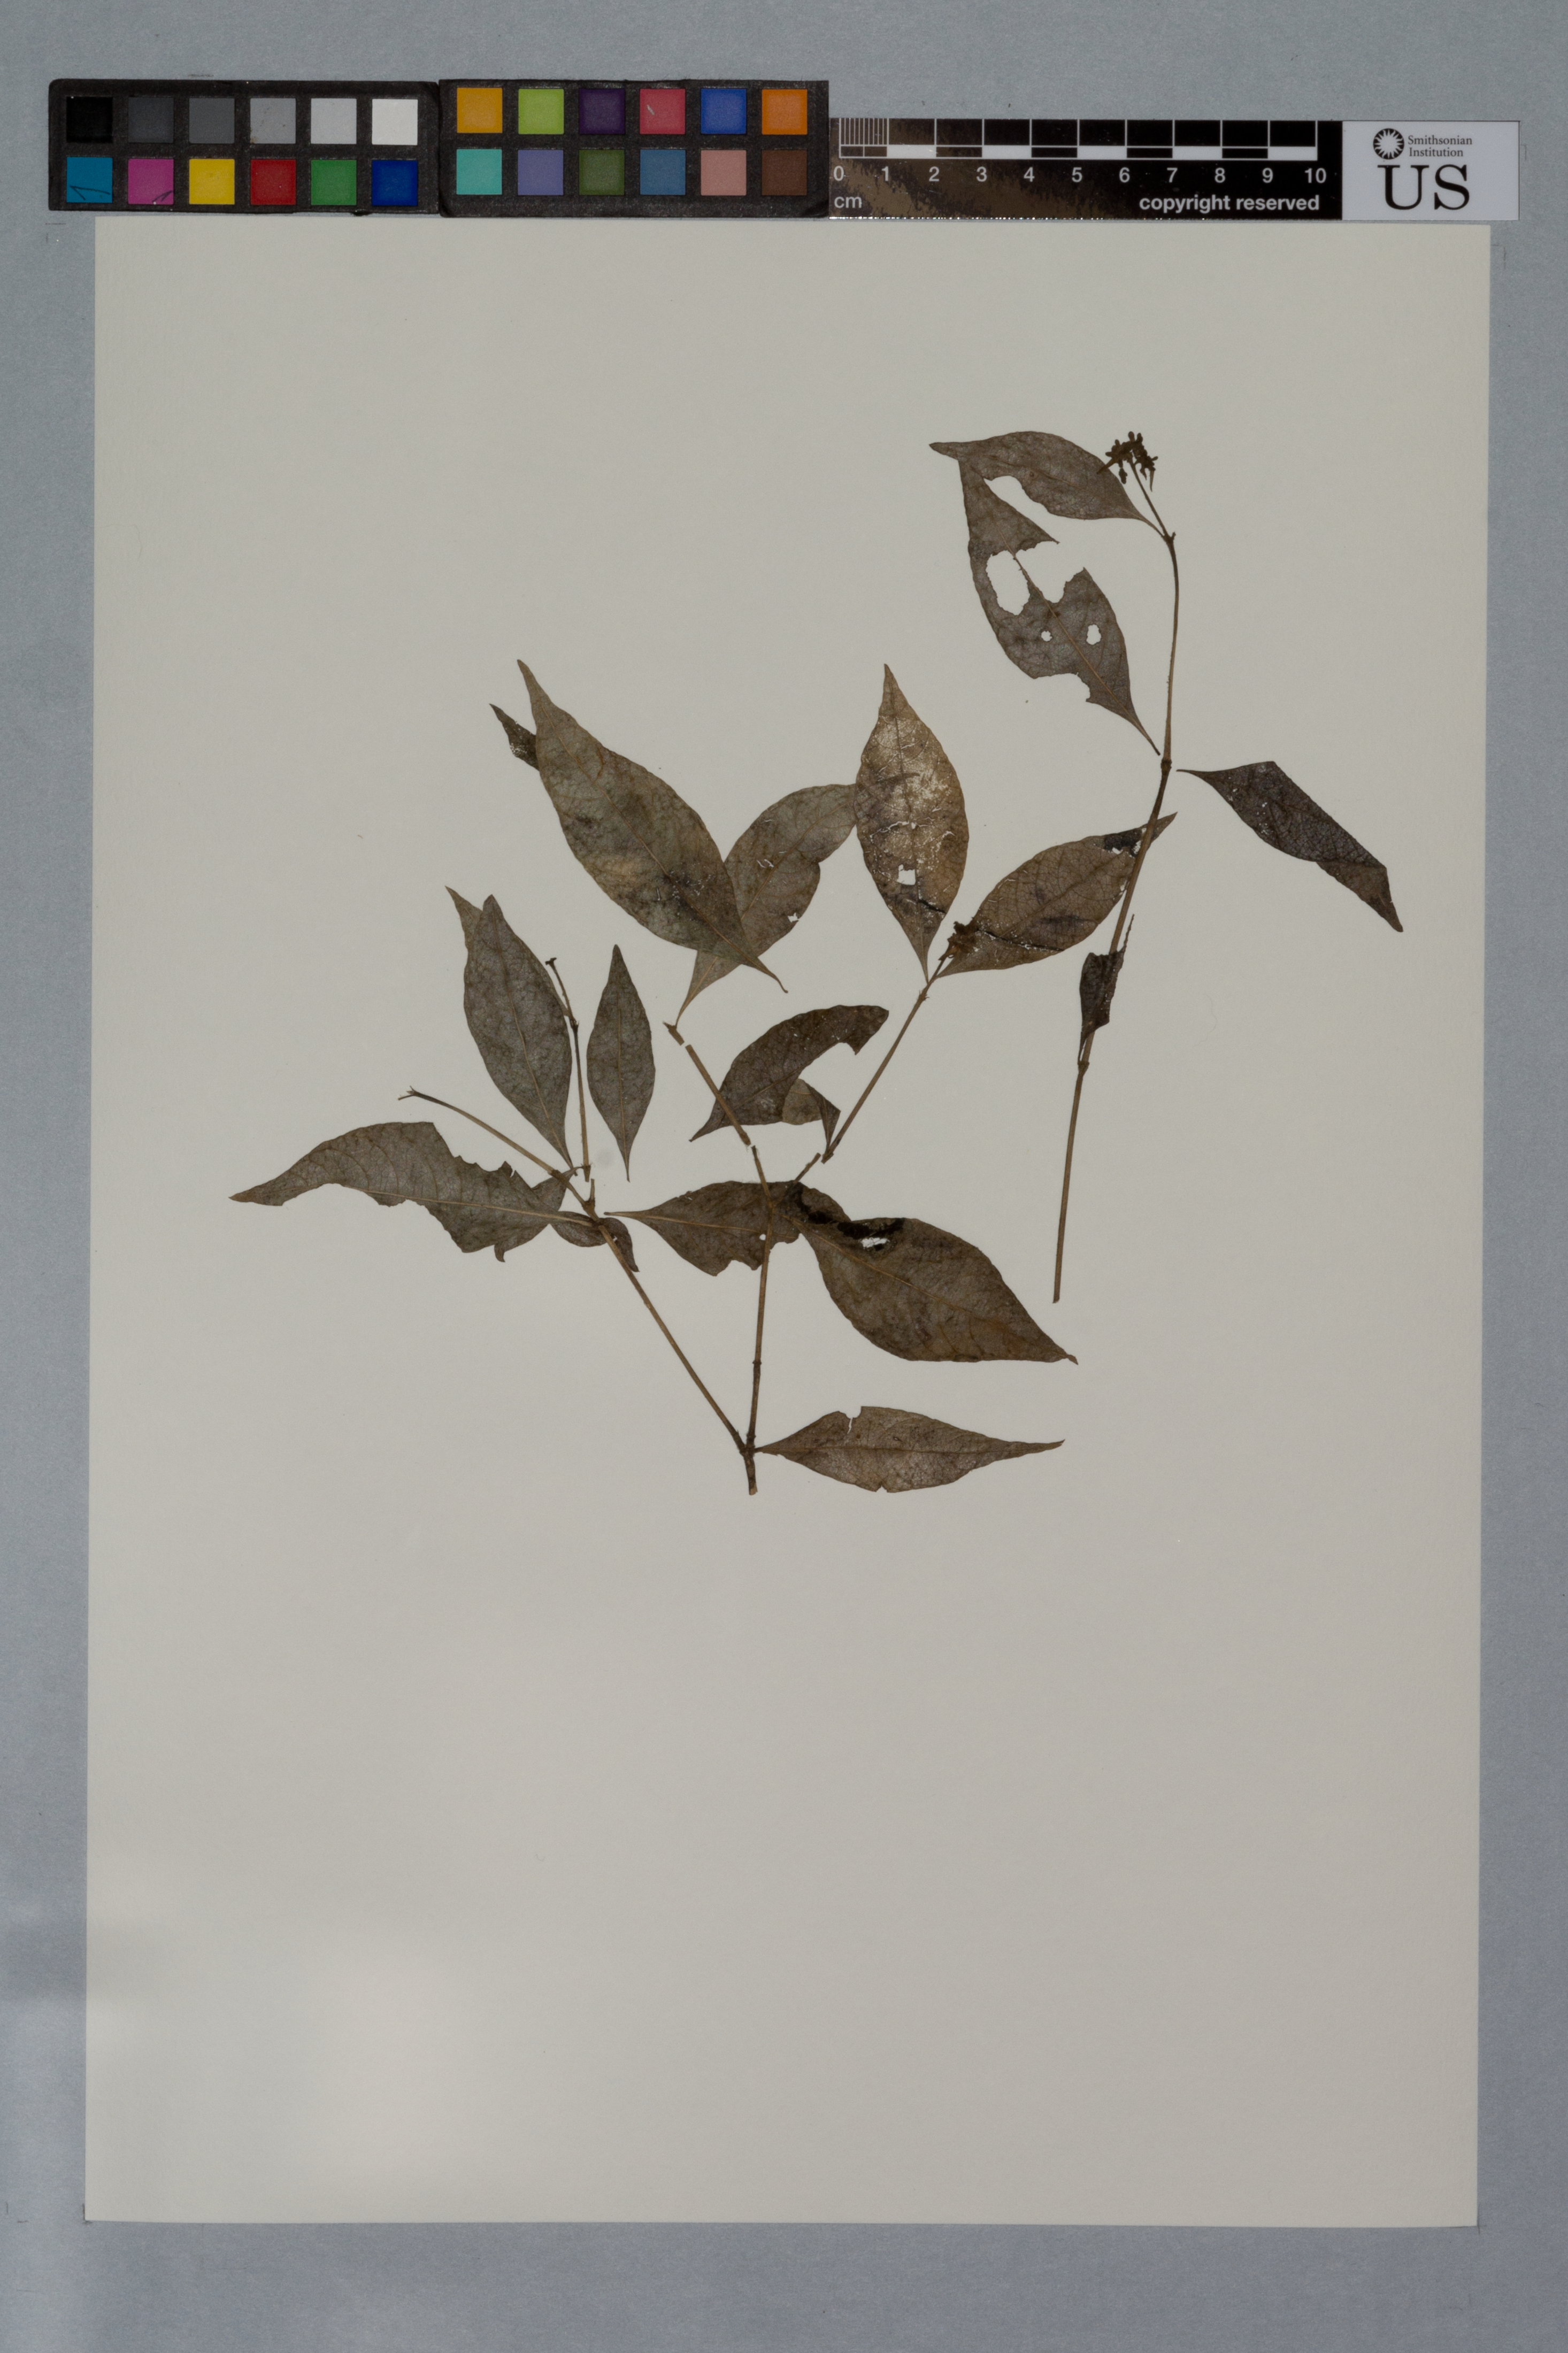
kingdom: Plantae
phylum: Tracheophyta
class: Magnoliopsida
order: Gentianales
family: Rubiaceae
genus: Psychotria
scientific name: Psychotria hoffmannseggiana var. hoffmanneseggiana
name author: (Willd. ex Roem. & Schult.) Müll. Arg.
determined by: Jansen-Jacobs, M. J., (U), Nationaal Herbarium Nederland, Utrecht University branch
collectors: M. J. Jansen-Jacobs, B. Welle, H. J. M. Sipman & V. James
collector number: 3089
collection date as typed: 25-Oct-92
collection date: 1992-10-25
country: Guyana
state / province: U. Takutu-U. Essequibo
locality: Kuyuwini Landing, Kuyuwini River, Rupununi District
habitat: Forest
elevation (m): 150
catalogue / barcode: US 3305659